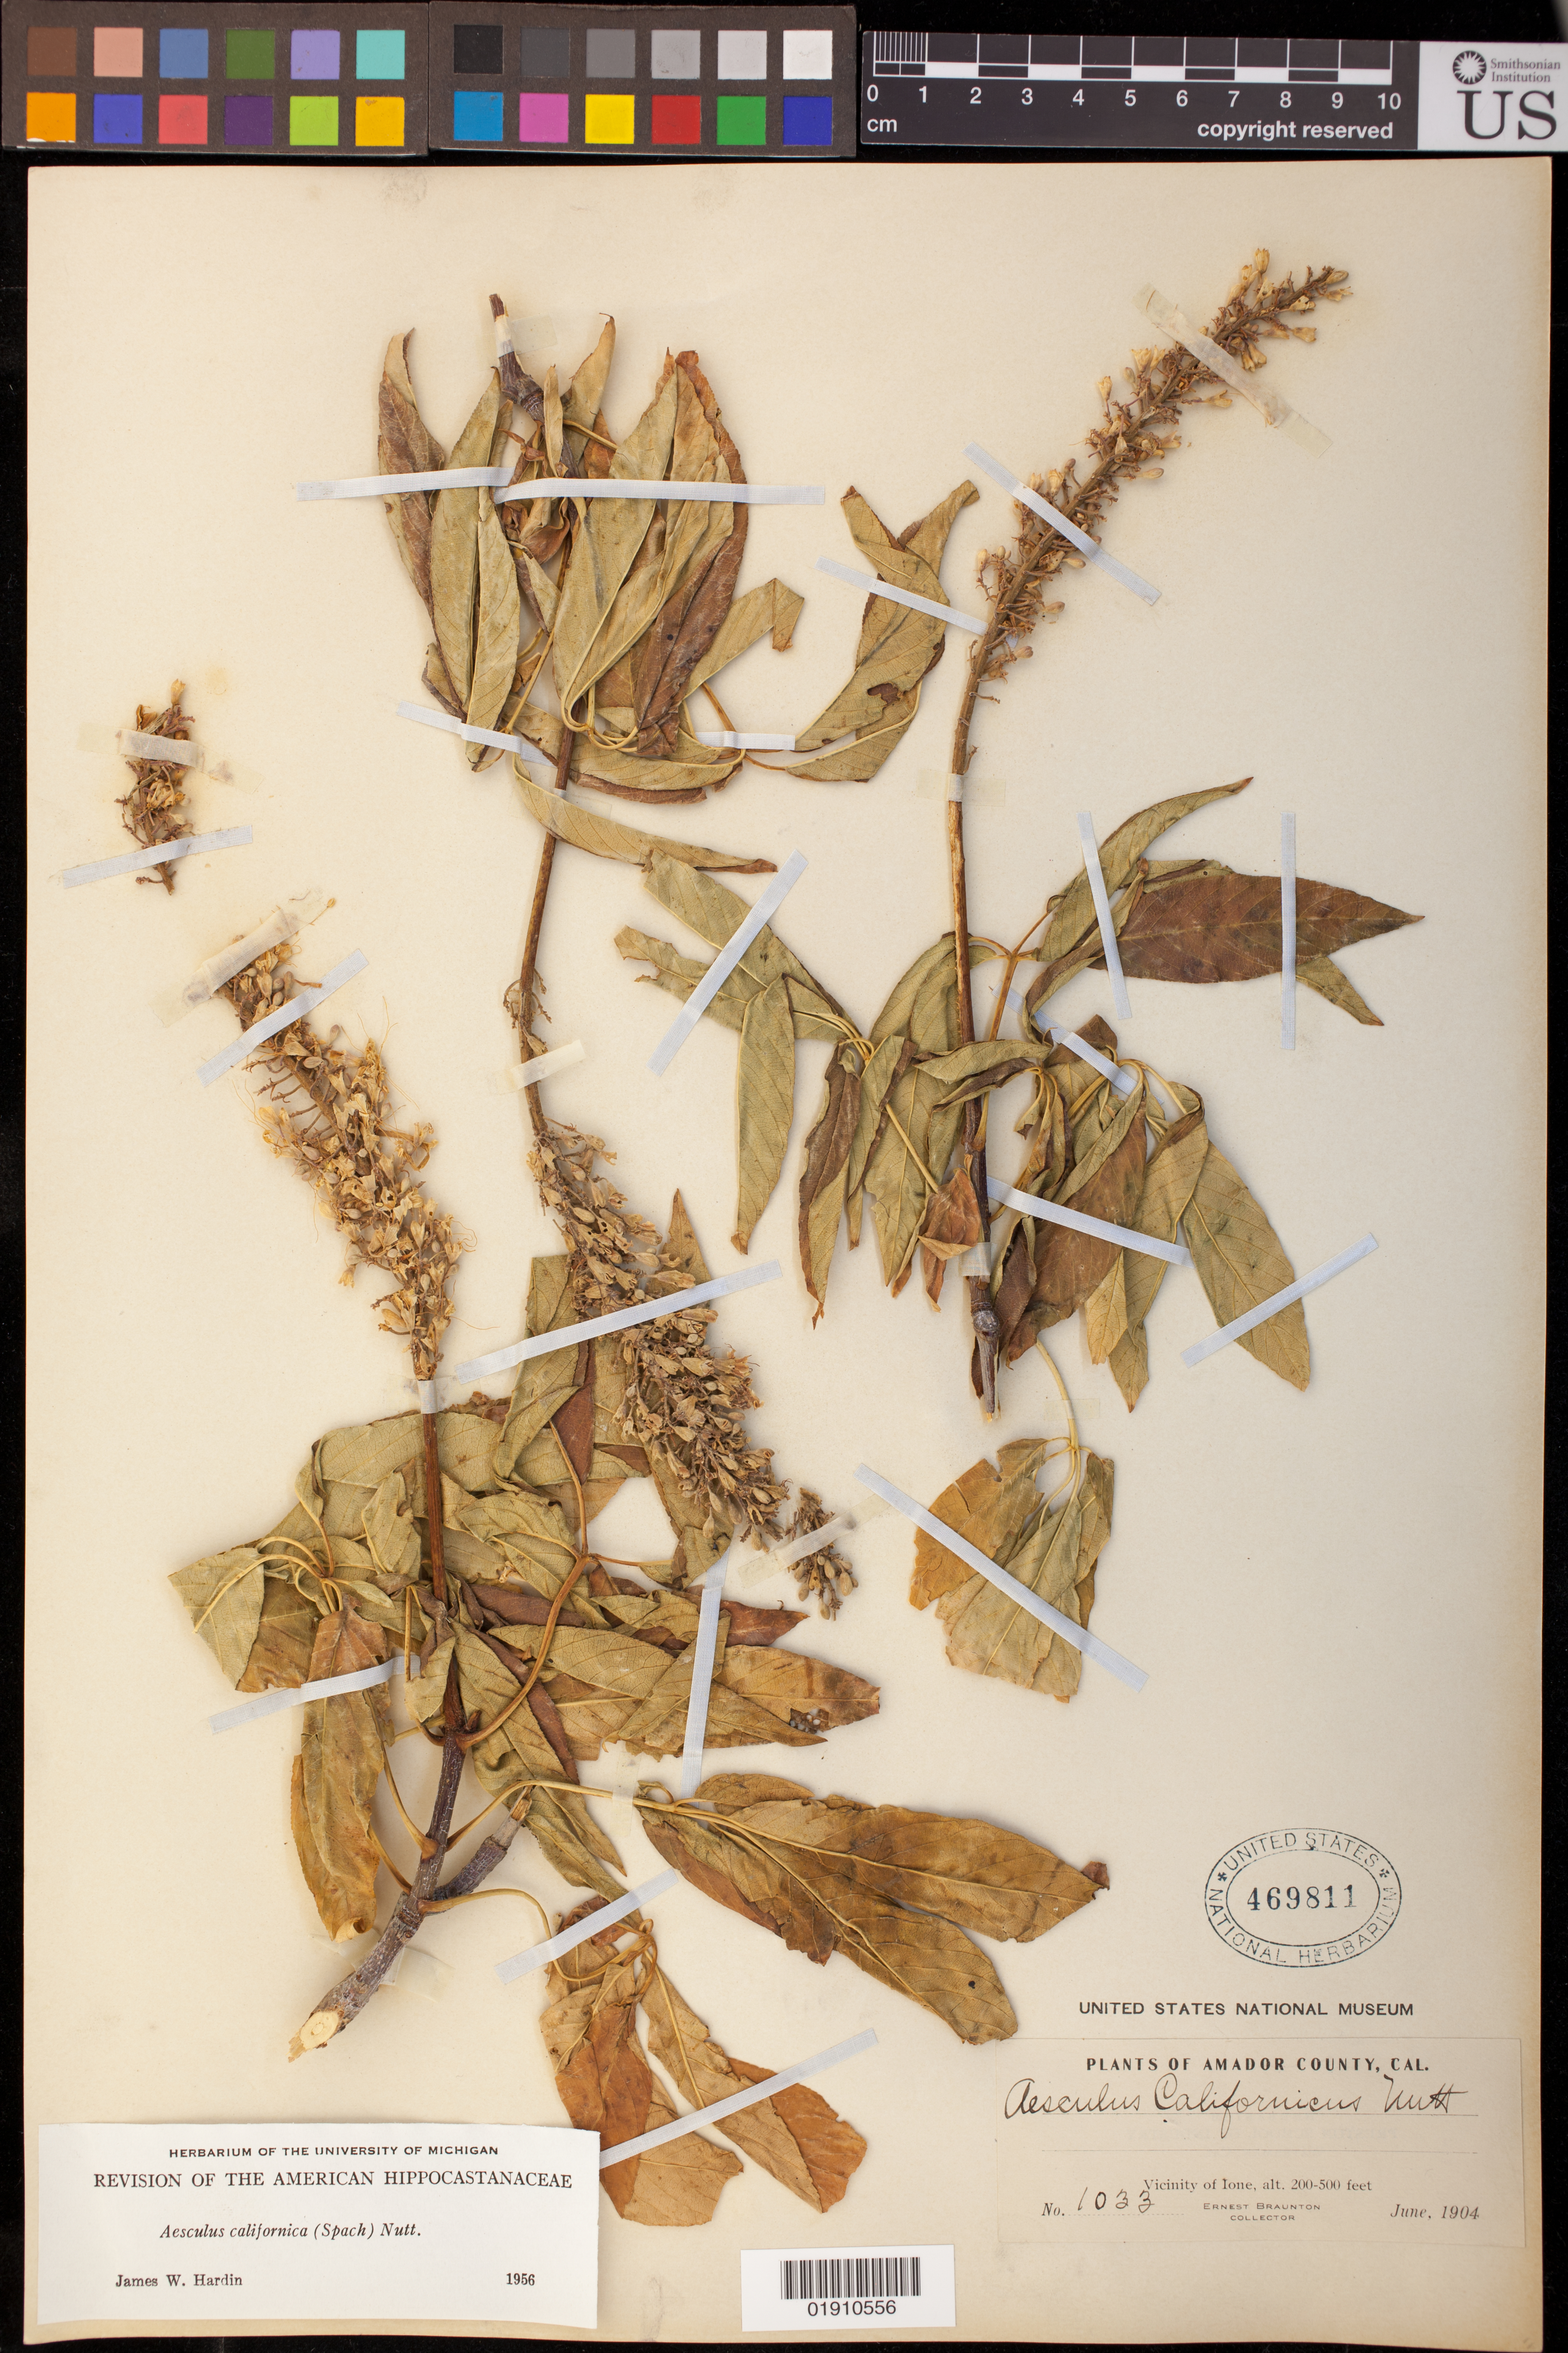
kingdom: Plantae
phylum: Tracheophyta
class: Magnoliopsida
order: Sapindales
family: Sapindaceae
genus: Aesculus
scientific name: Aesculus californica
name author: (Spach) Nutt.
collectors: E. Braunton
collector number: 1033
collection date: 1904-06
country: United States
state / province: California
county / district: Amador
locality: Vicinity of Ione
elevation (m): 61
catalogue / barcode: US 469811